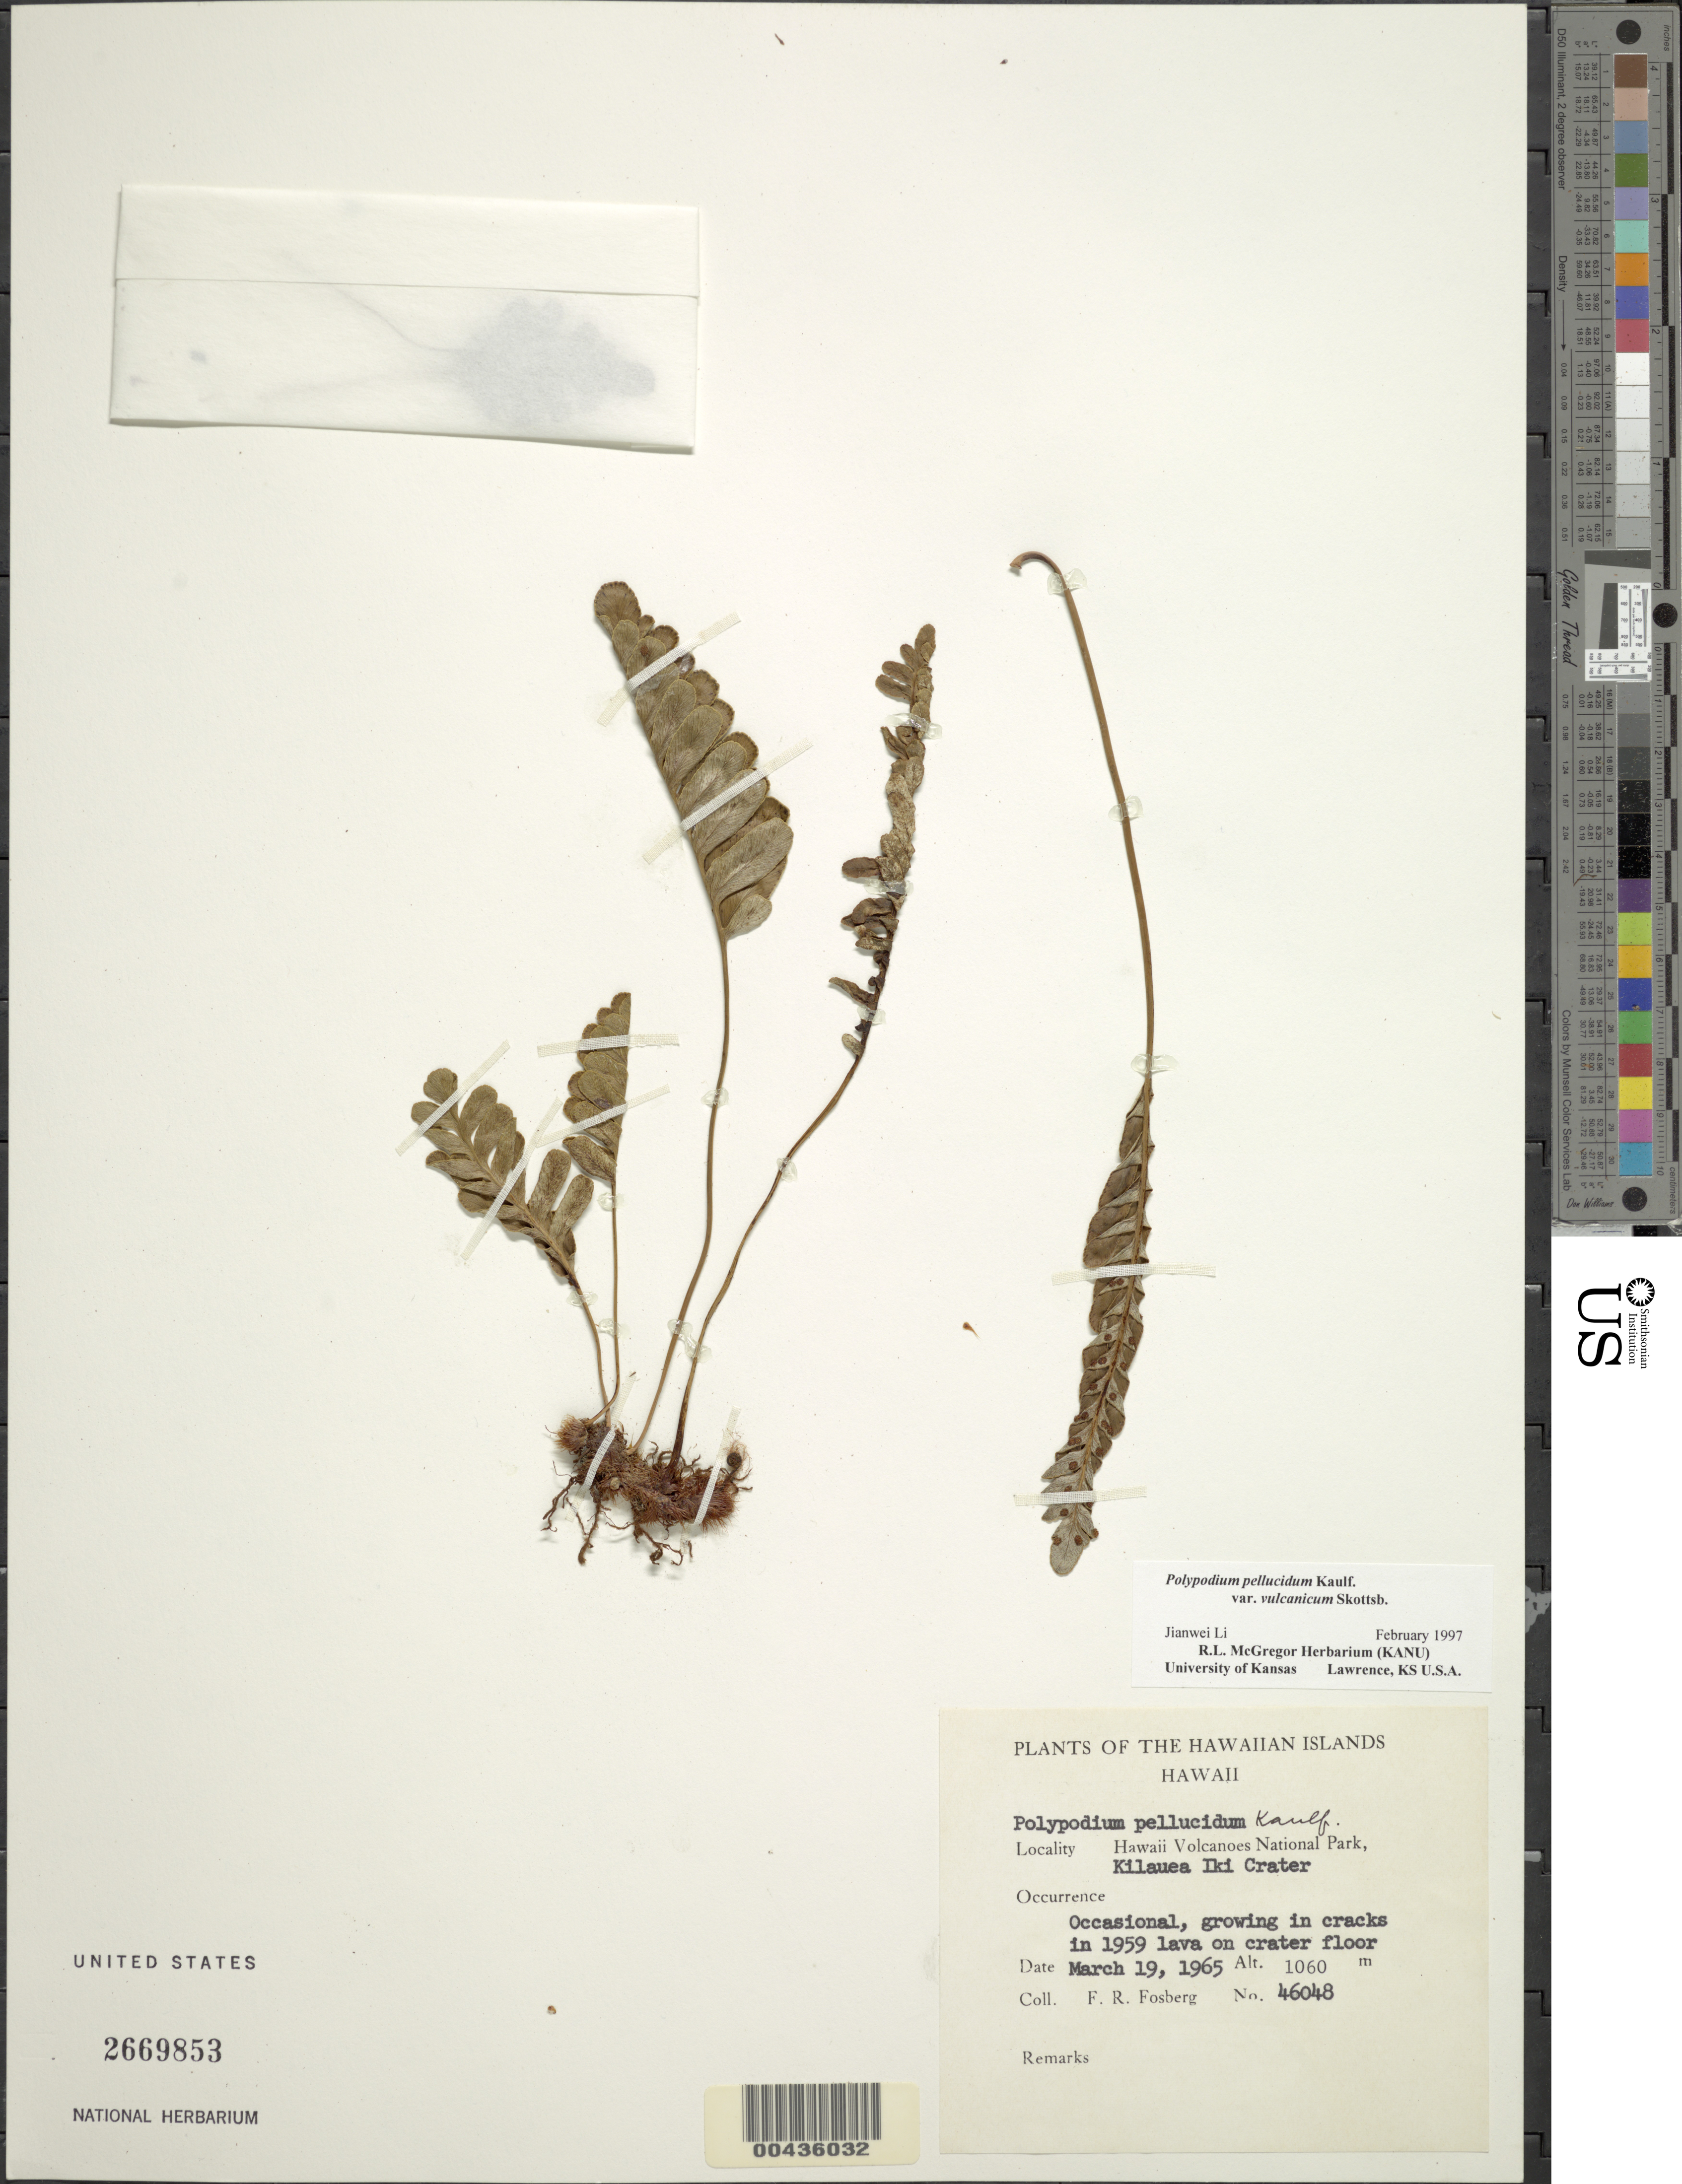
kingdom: Plantae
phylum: Tracheophyta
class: Polypodiopsida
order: Polypodiales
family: Polypodiaceae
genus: Polypodium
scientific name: Polypodium pellucidum var. vulcanicum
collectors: F. R. Fosberg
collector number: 46048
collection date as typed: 19 Mar 1965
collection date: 1965-03-19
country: United States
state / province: Hawaii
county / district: Hawaii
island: Hawaii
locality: Hawaii Volcanoes National Park, Kilauea Iki Crater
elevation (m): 1060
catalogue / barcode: US 2669853